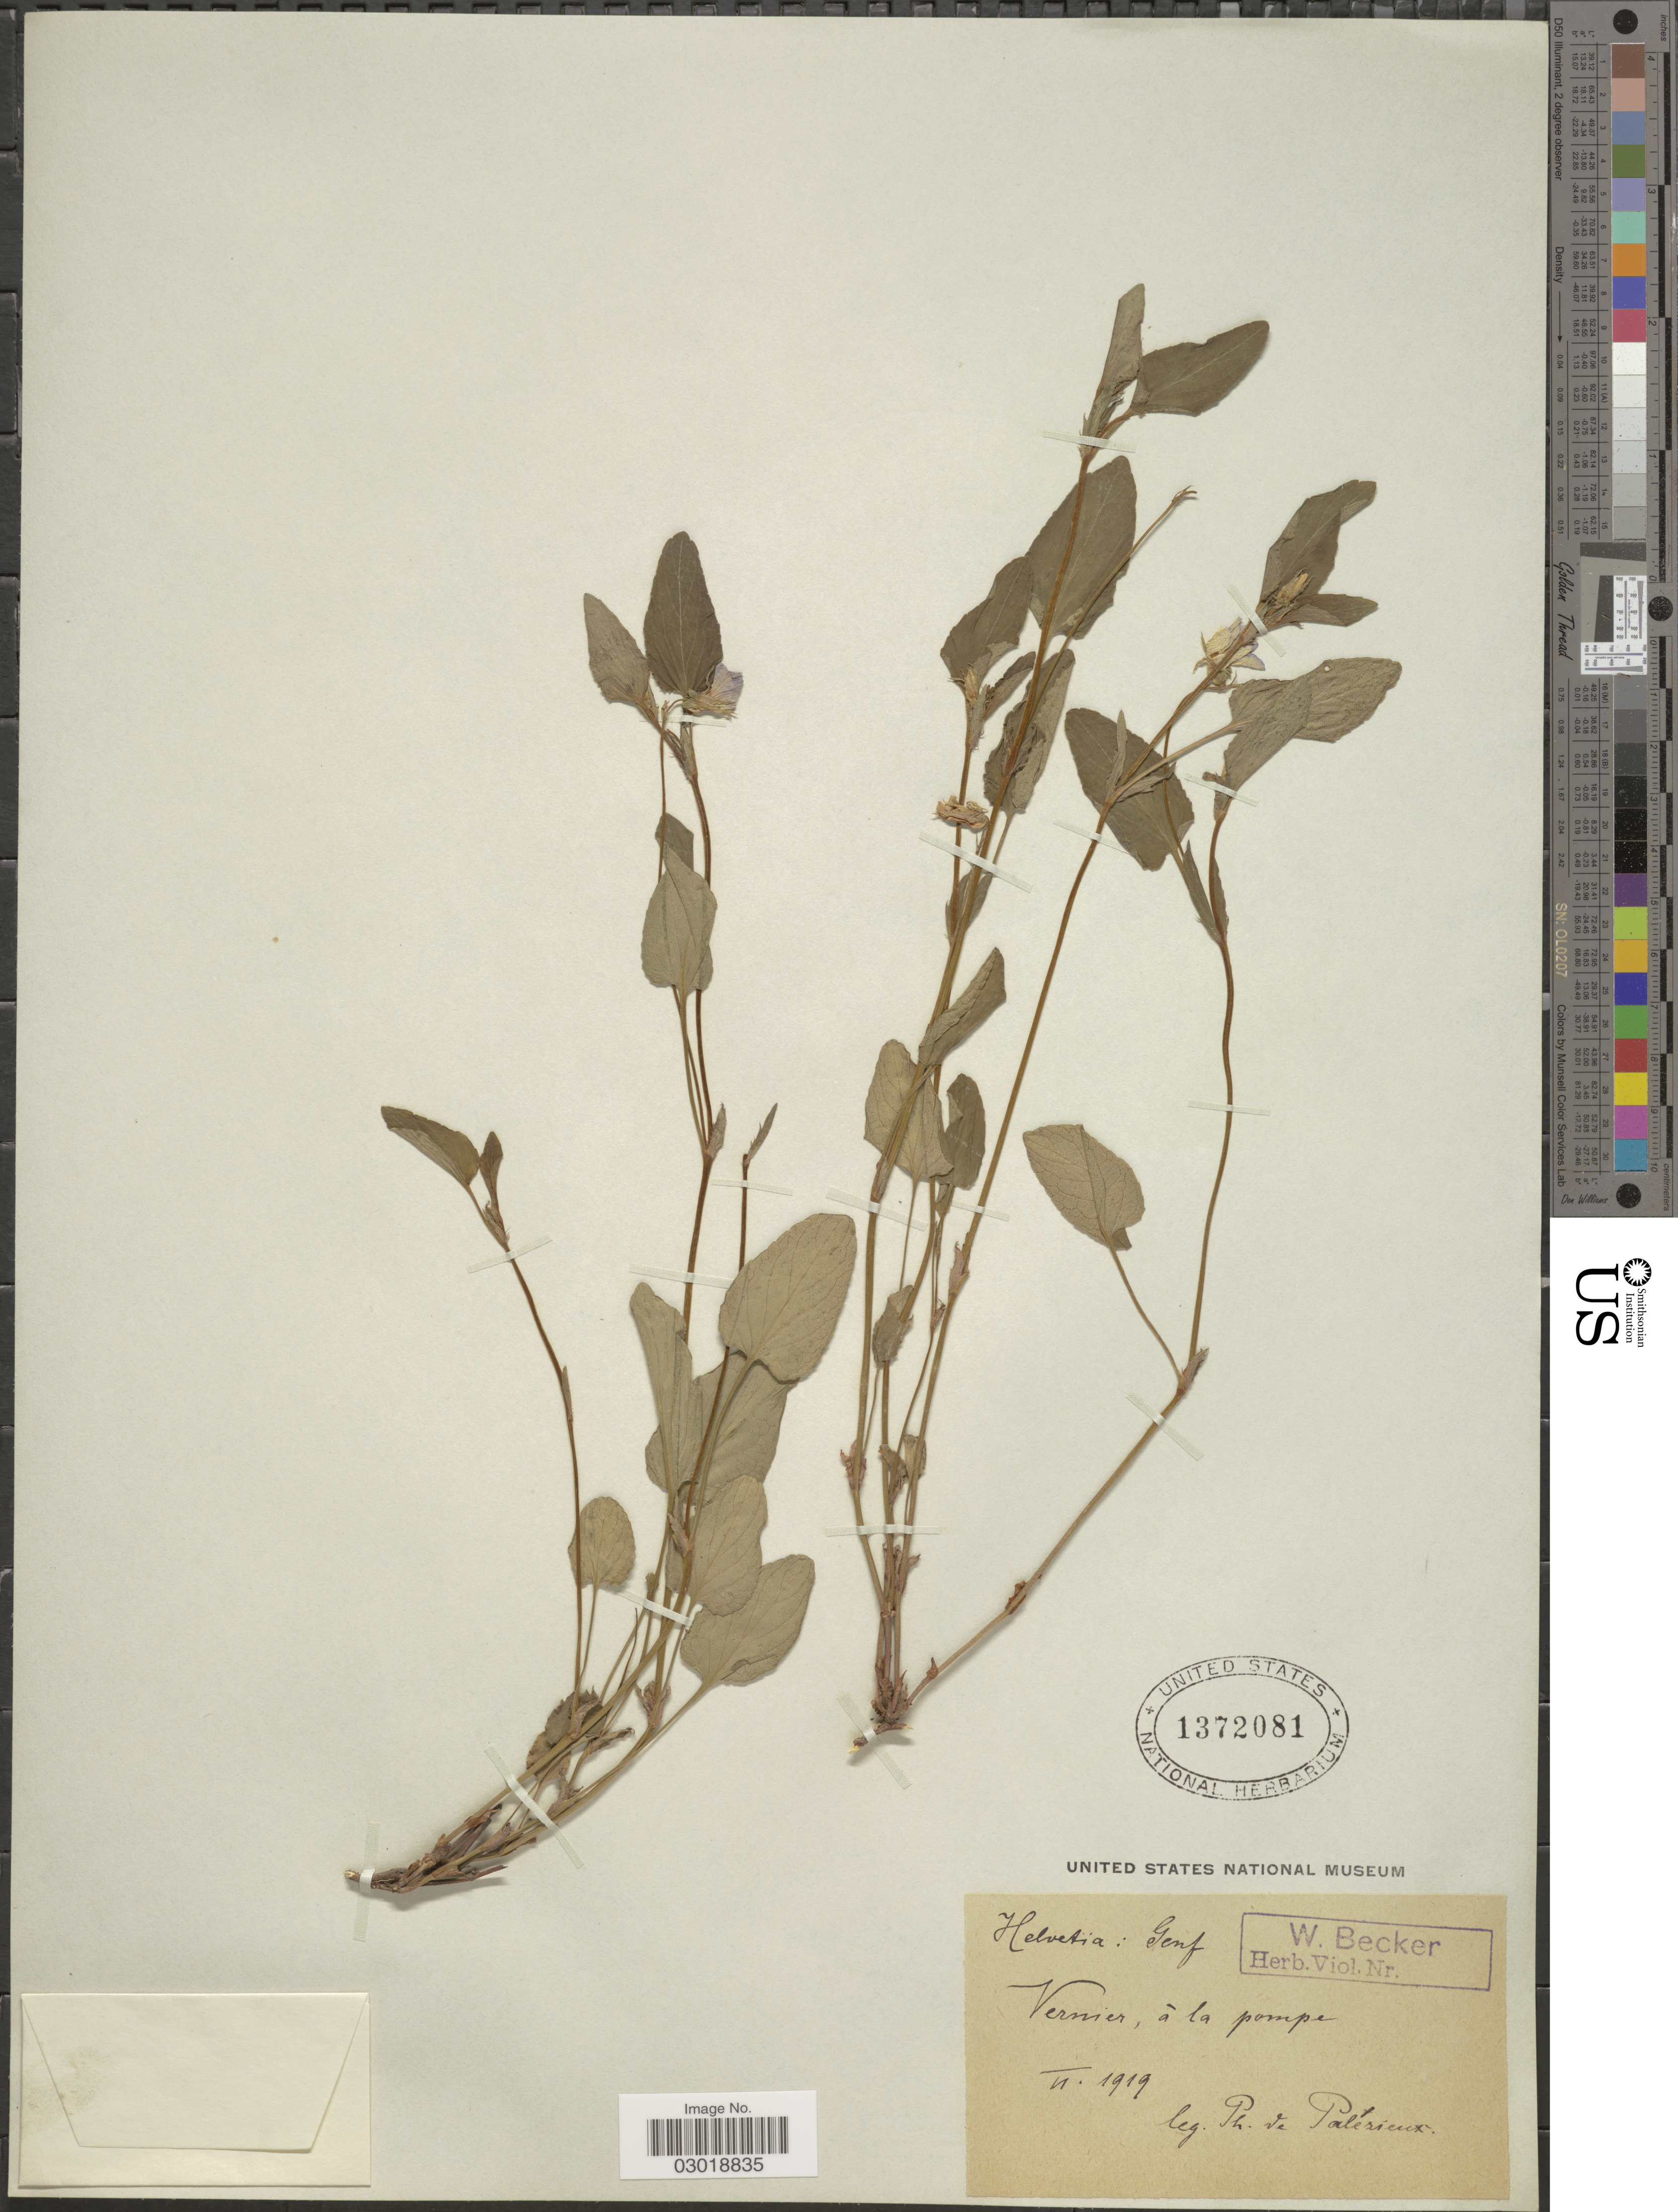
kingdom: Plantae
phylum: Tracheophyta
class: Magnoliopsida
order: Malpighiales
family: Violaceae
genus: Viola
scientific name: Viola persicifolia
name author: Schreb.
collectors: P. Palézieux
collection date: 1919-06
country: Switzerland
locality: Helvetia: Genf, Vernier, à la pompe.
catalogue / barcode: US 1372081